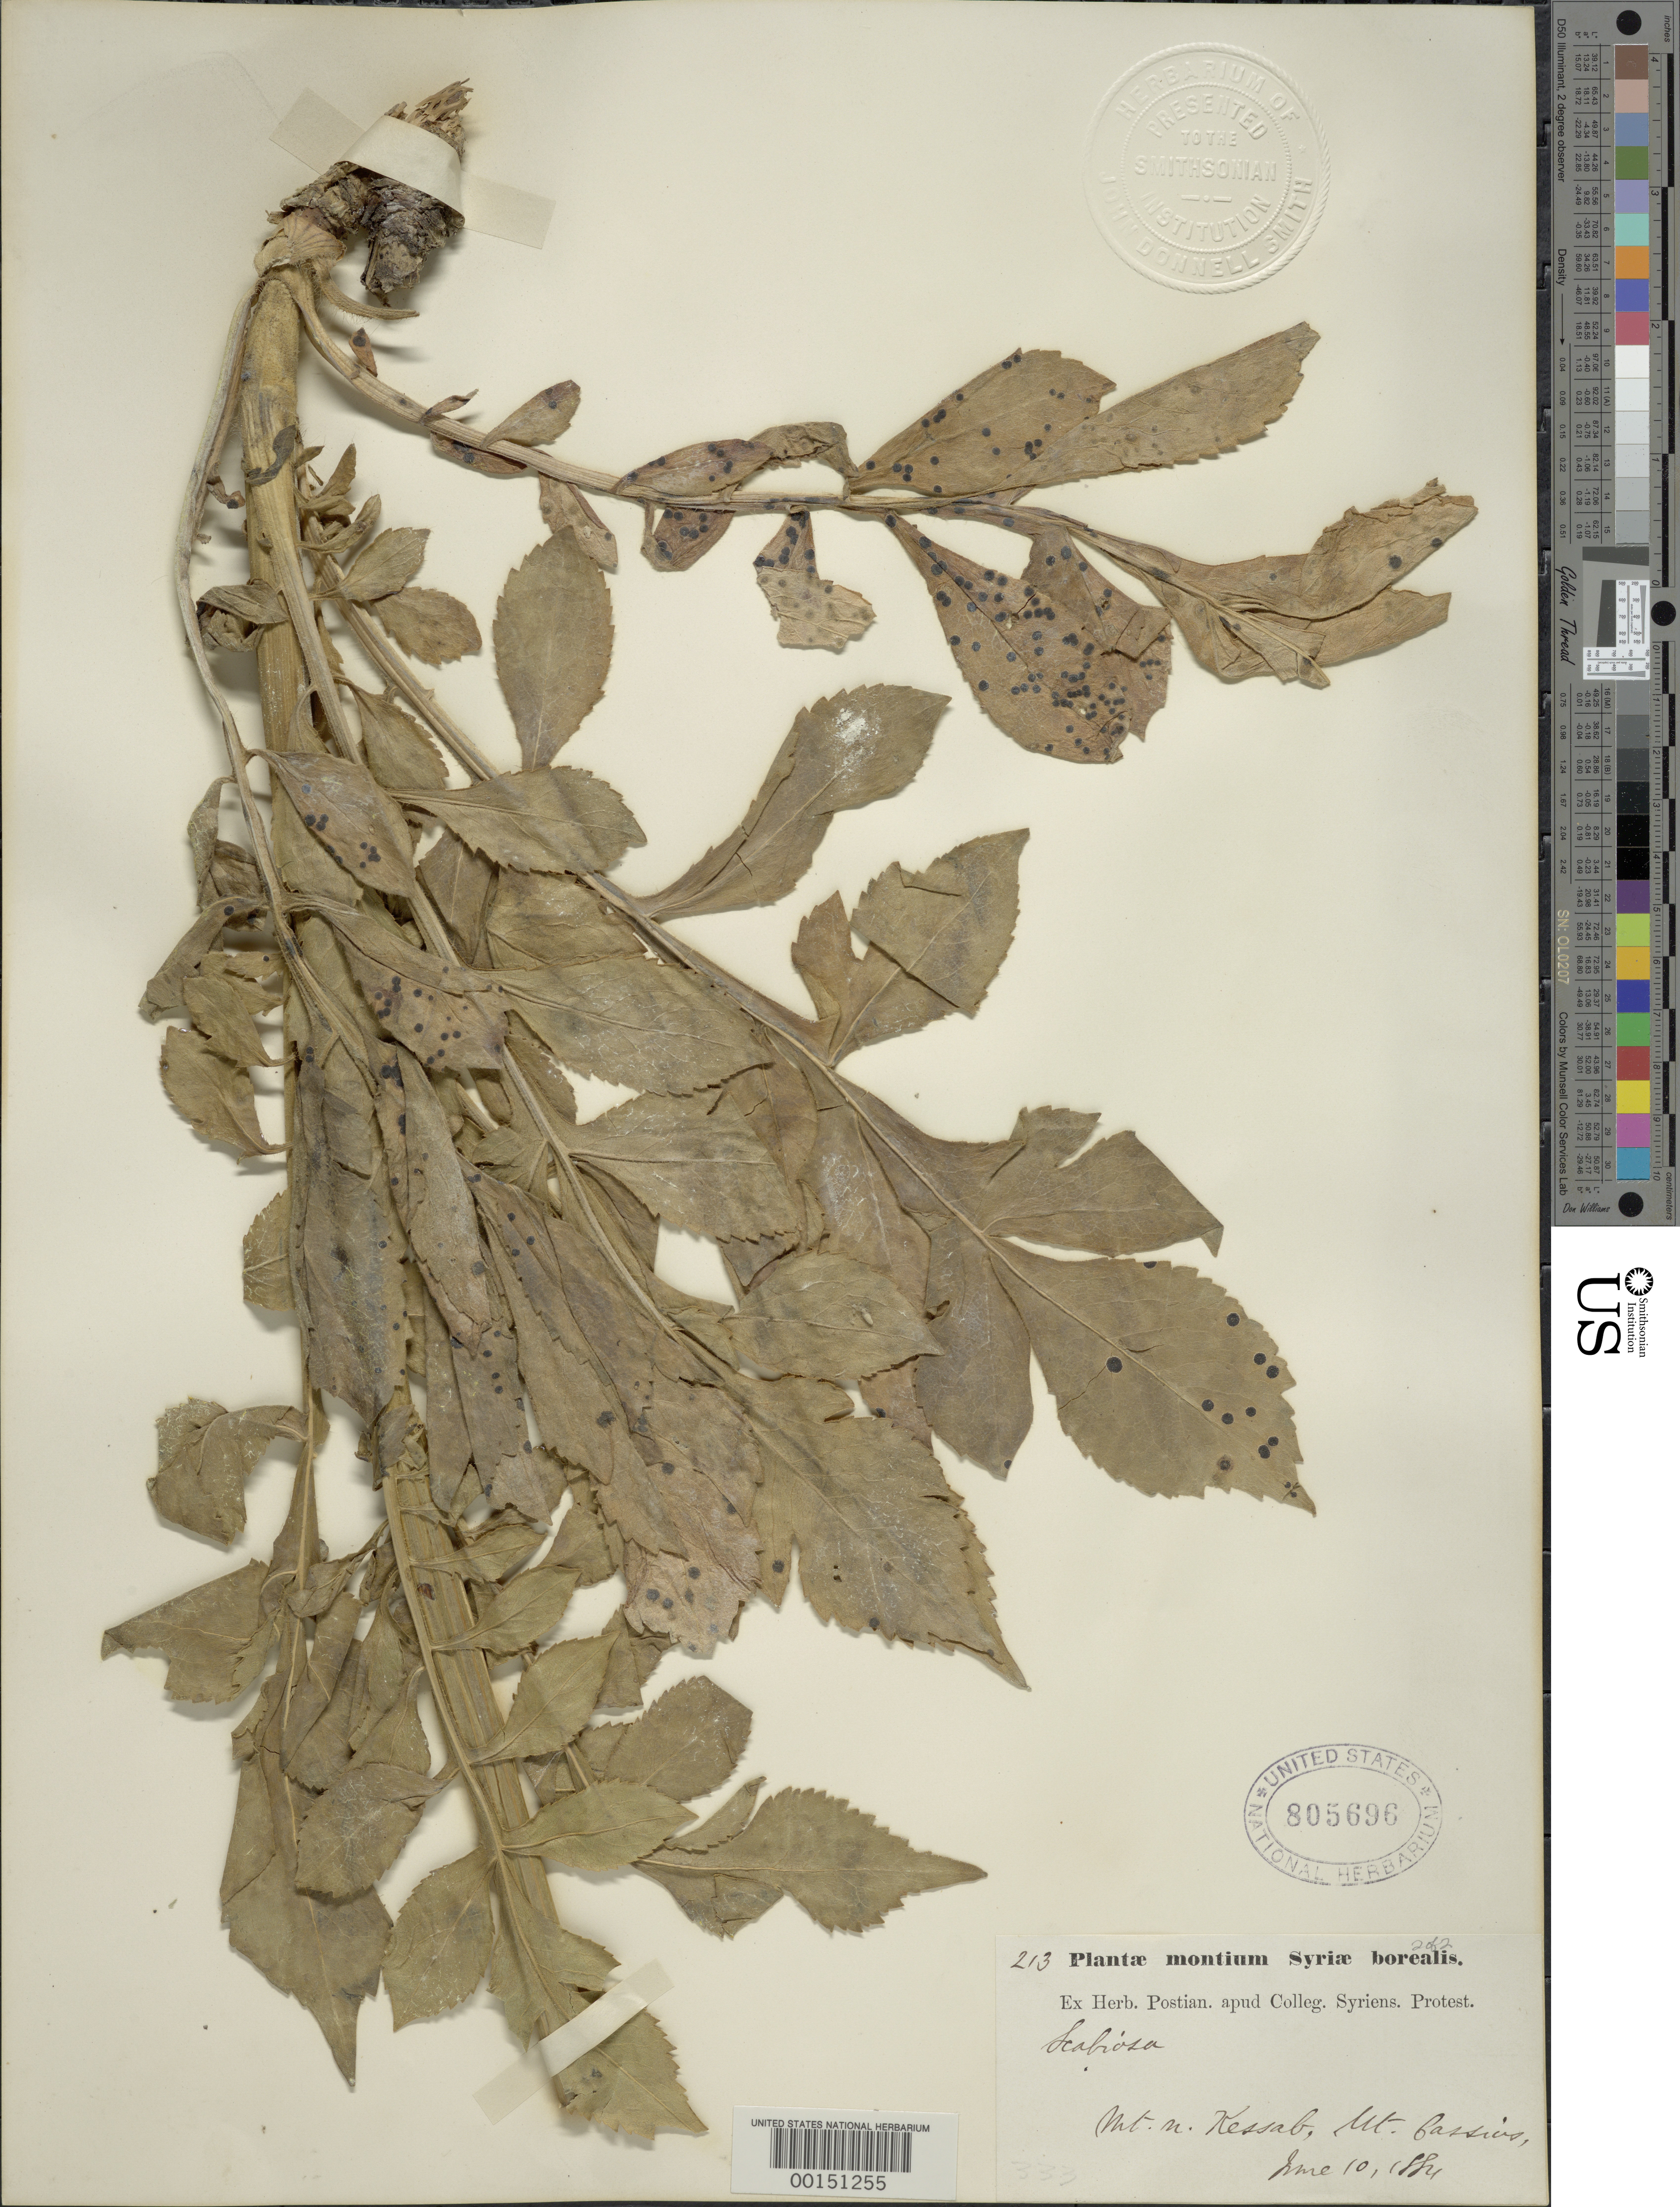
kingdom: Plantae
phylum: Tracheophyta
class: Magnoliopsida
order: Dipsacales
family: Caprifoliaceae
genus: Scabiosa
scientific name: Scabiosa sp.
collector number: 213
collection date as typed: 10 Jun 1884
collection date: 1884-06-10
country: Syria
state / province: Al Ladhiqiyah (?)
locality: Mt. North of Kessab, Mt. Cassins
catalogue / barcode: US 805696